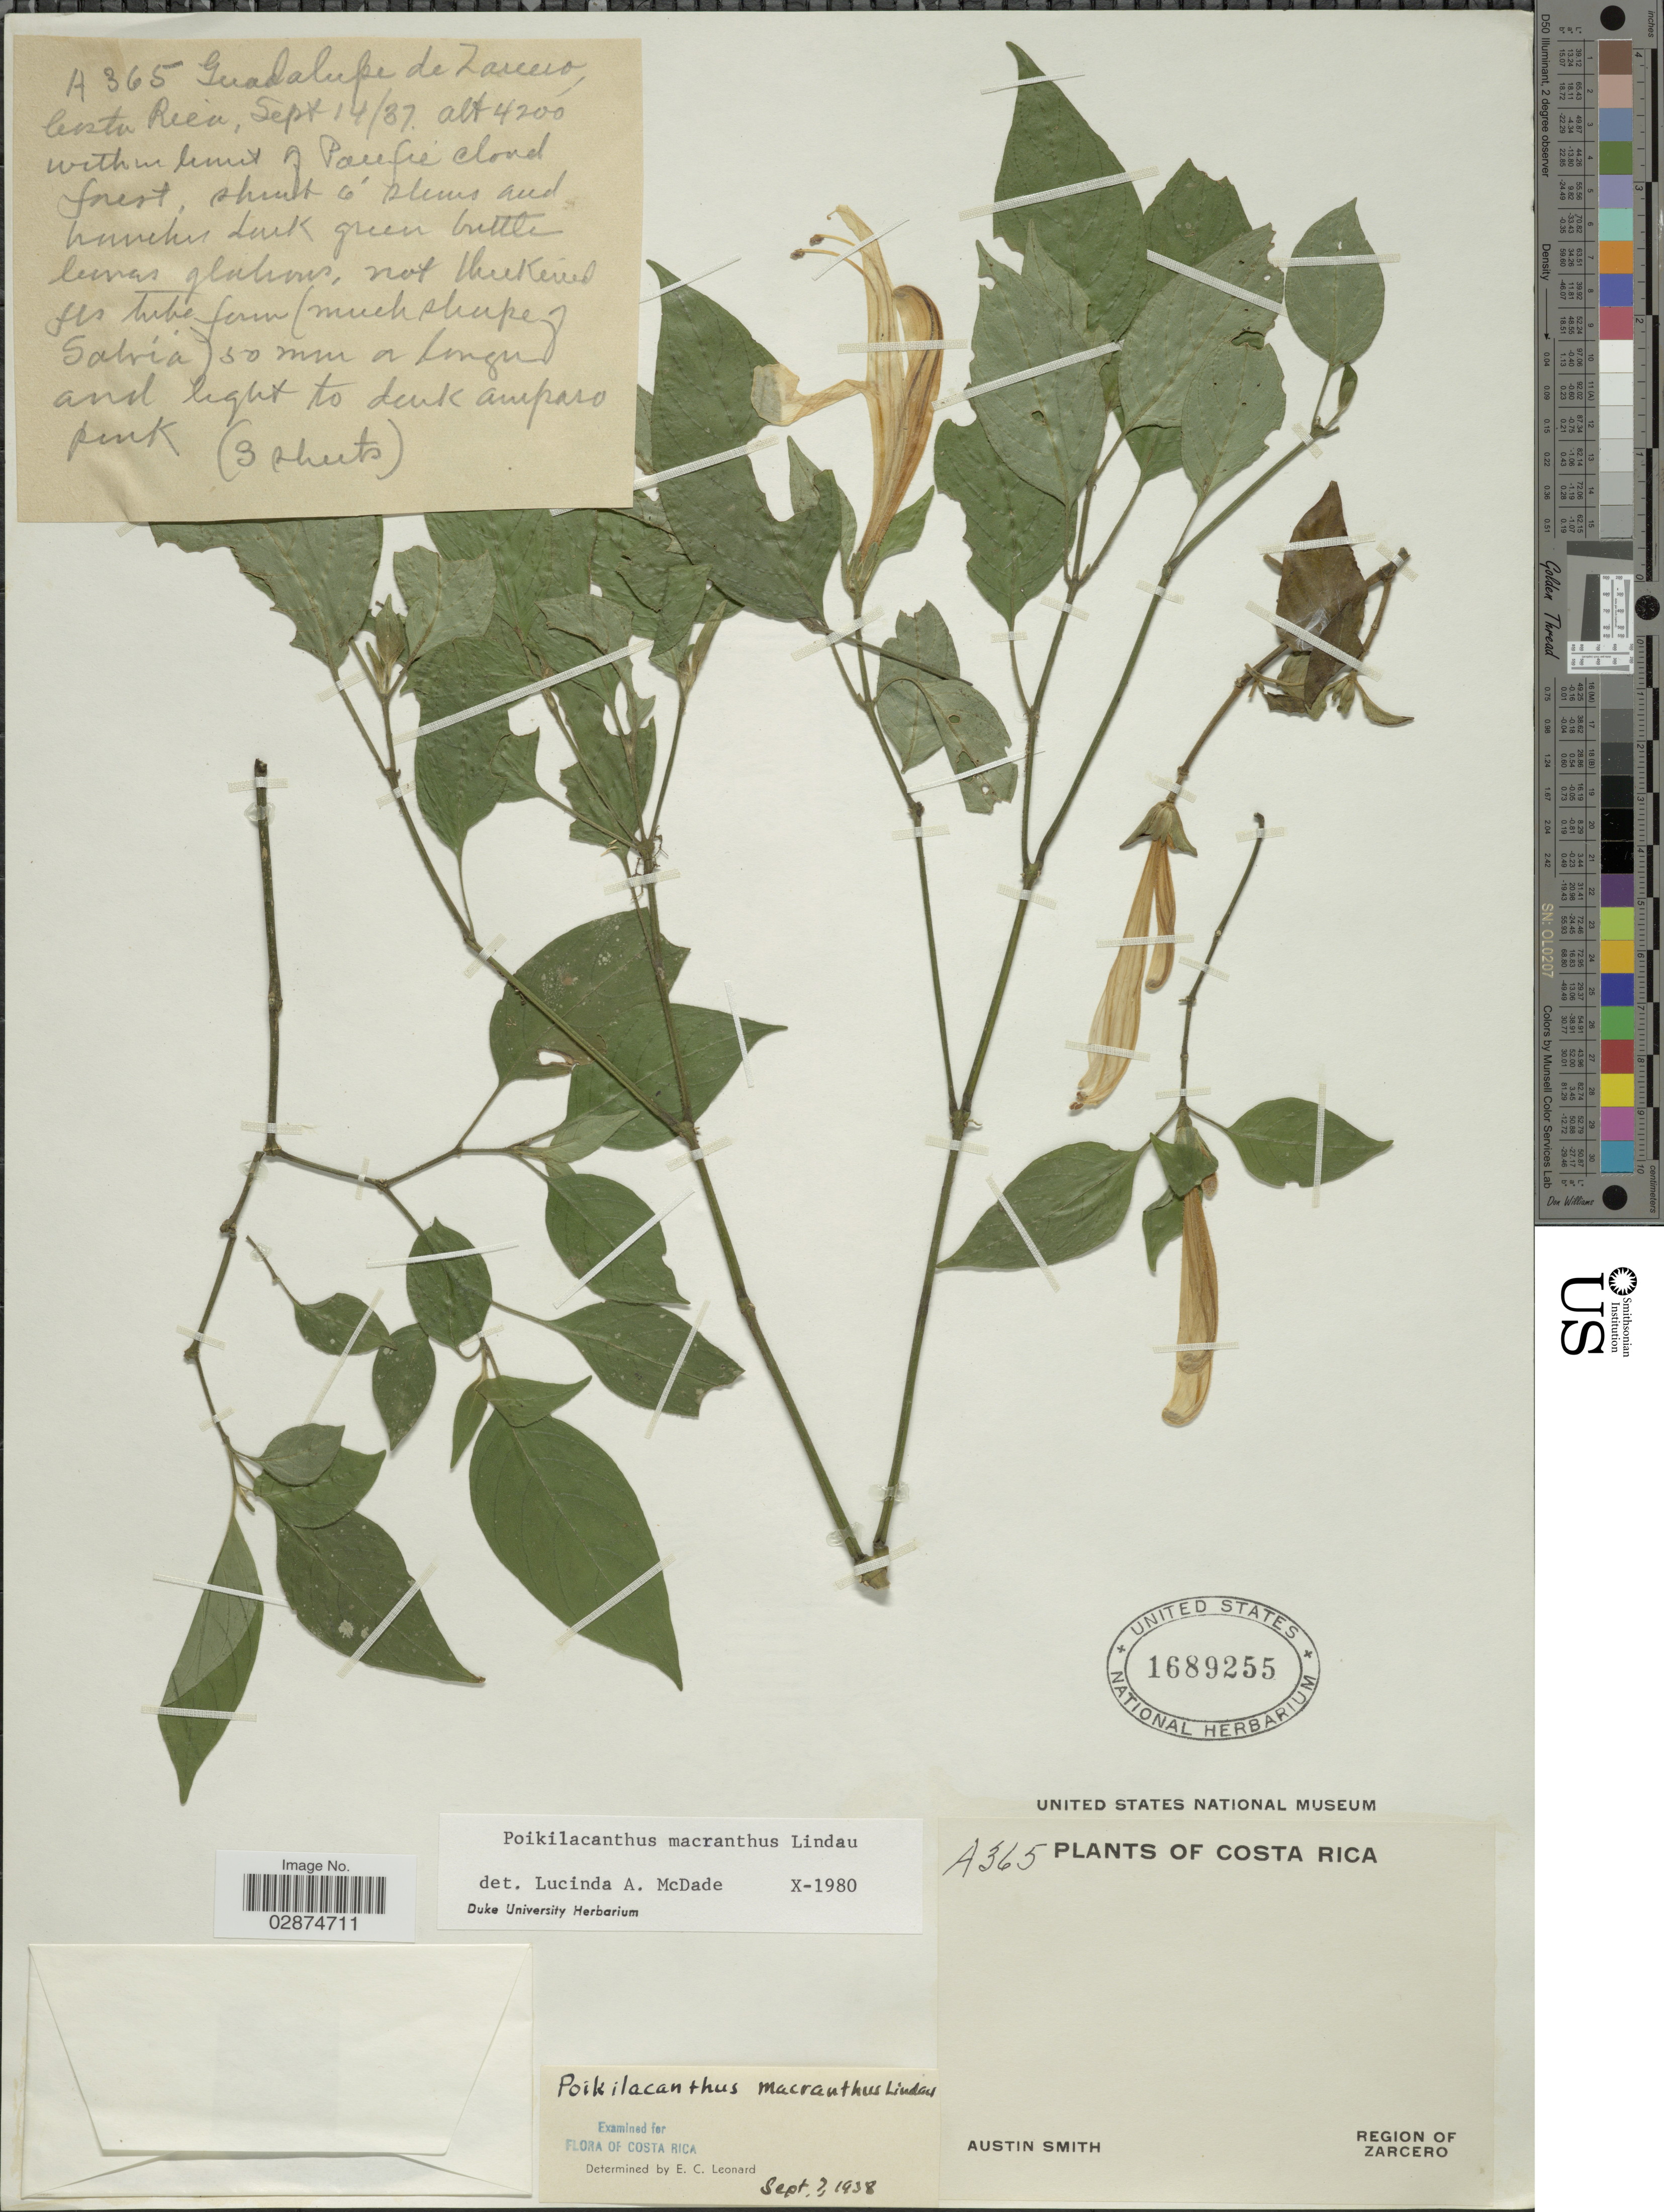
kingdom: Plantae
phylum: Tracheophyta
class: Magnoliopsida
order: Lamiales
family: Acanthaceae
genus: Poikilacanthus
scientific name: Poikilacanthus macranthus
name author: Lindau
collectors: Aust P. Smith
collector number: A365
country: Costa Rica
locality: Region of Zarcero. Guadalupe de Zarcero.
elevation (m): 1280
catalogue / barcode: US 1689255